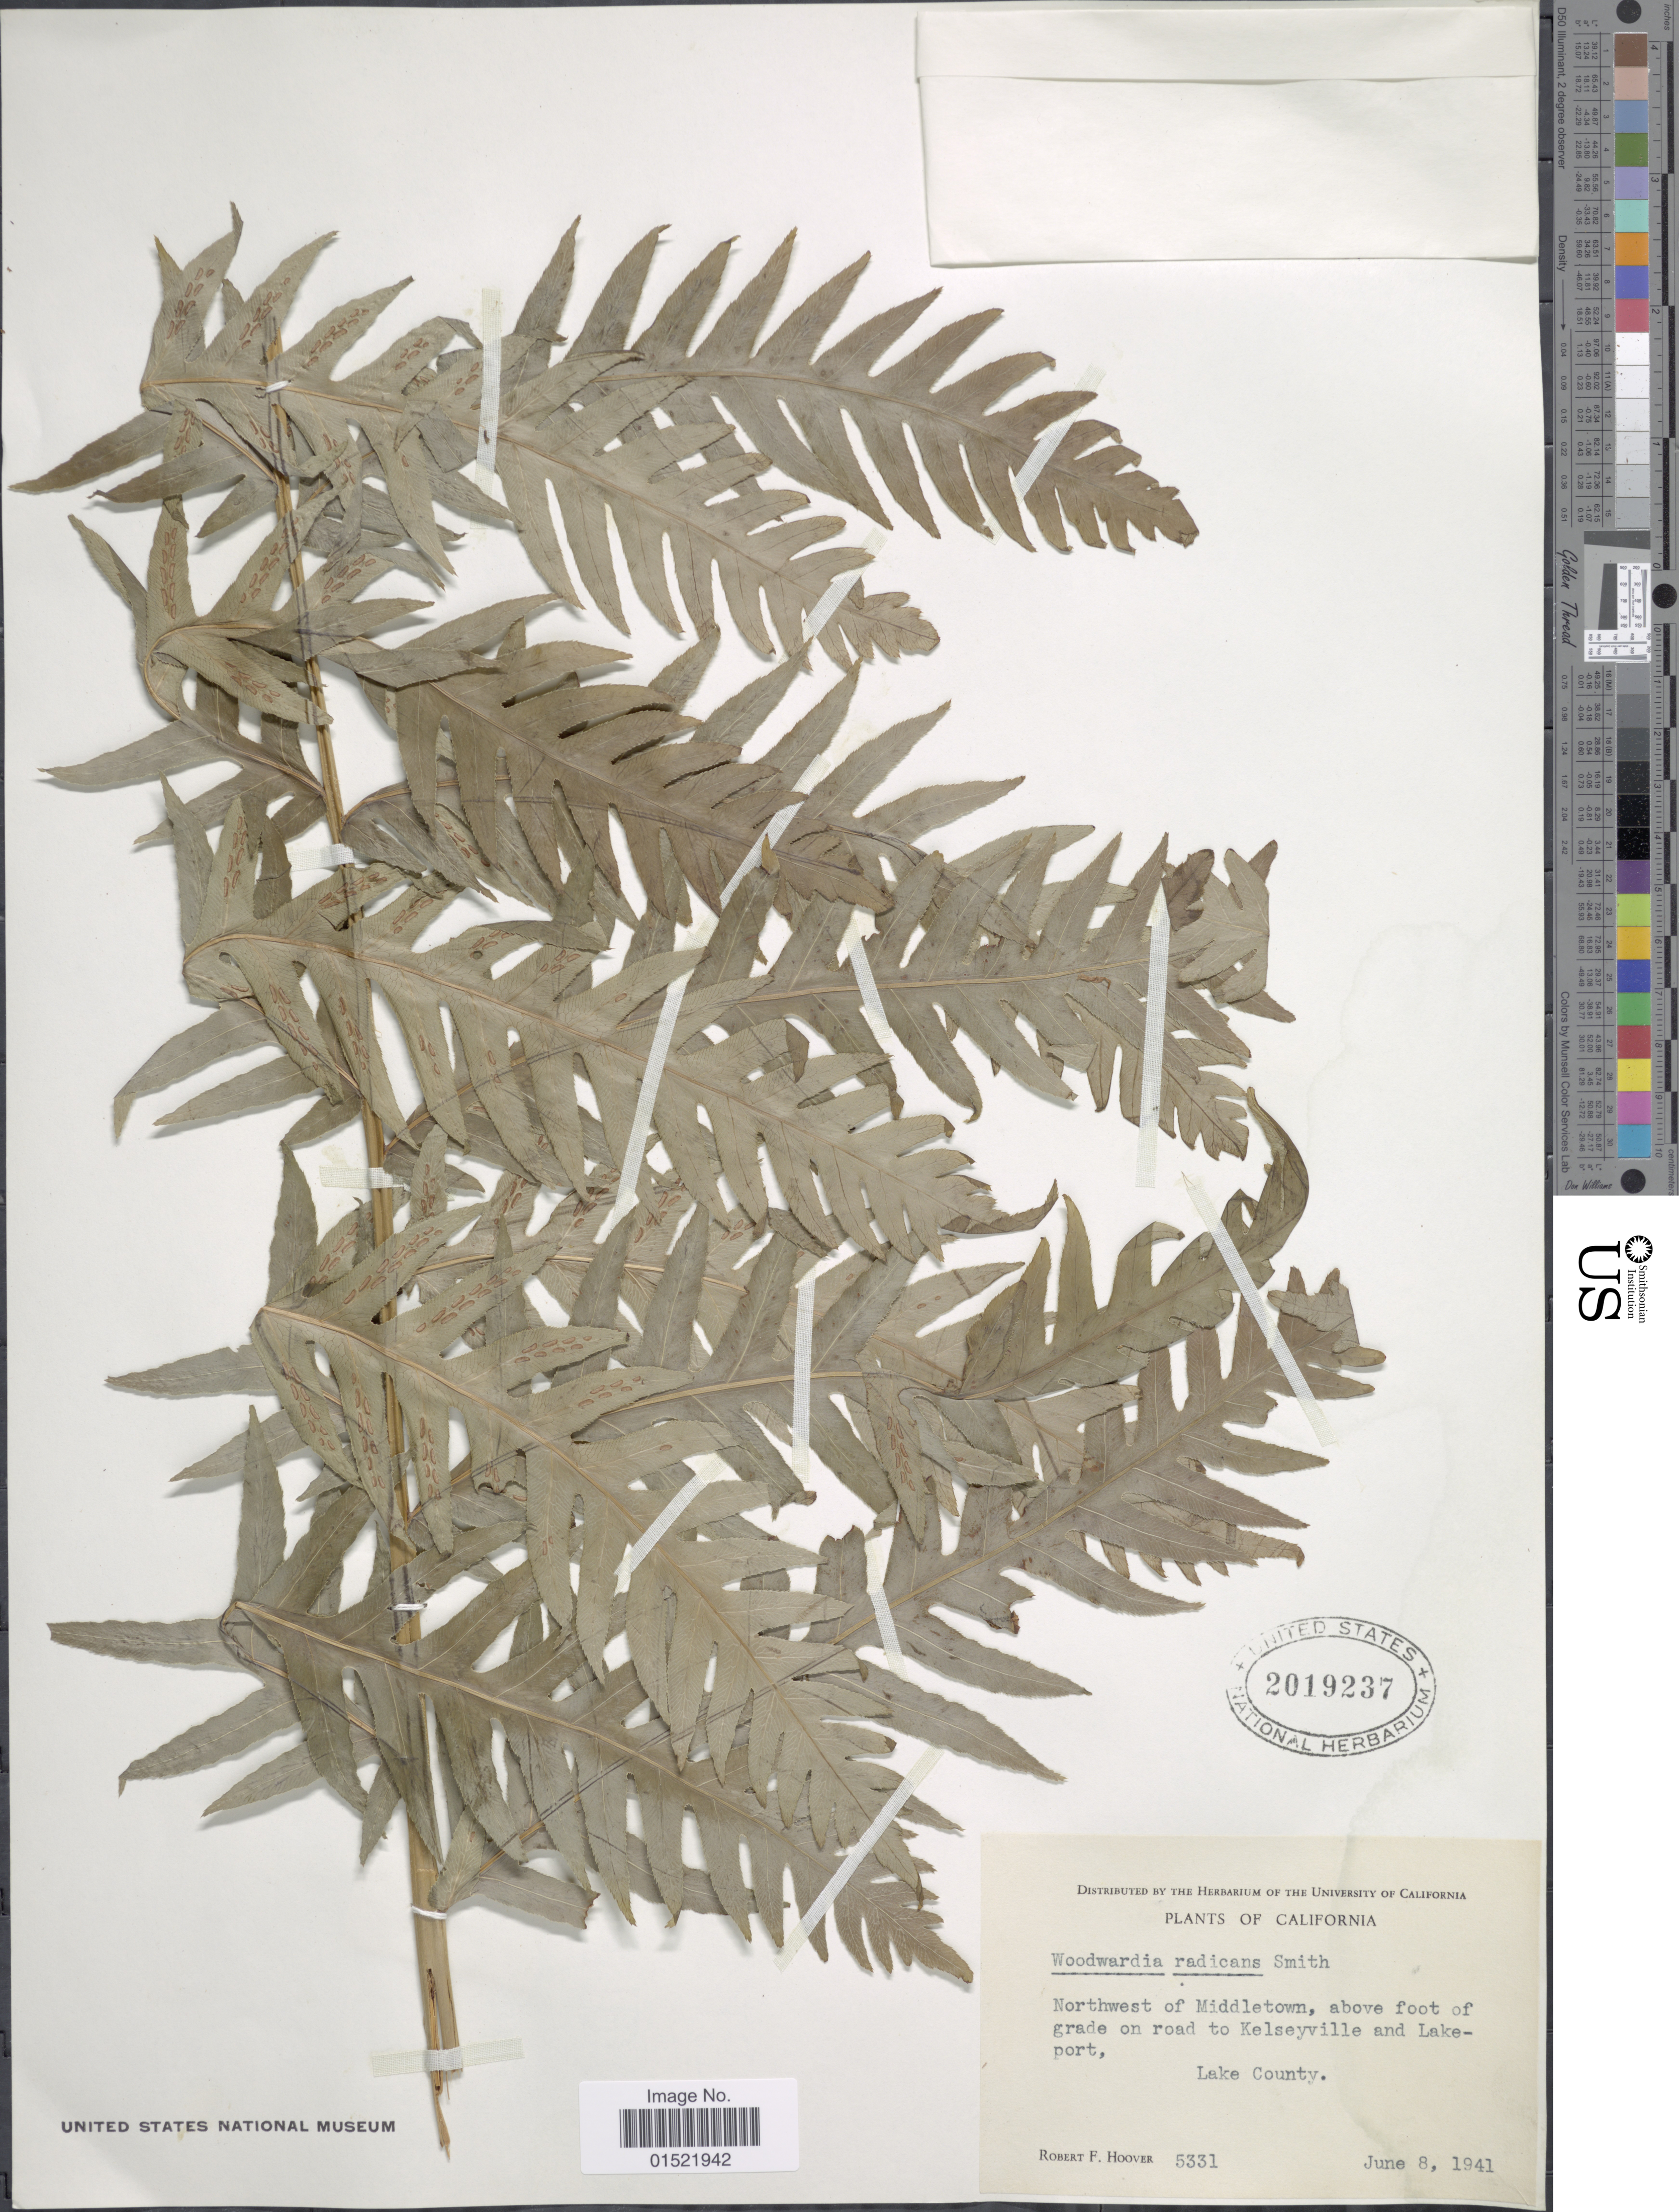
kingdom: Plantae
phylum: Tracheophyta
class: Polypodiopsida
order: Polypodiales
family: Blechnaceae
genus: Woodwardia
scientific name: Woodwardia fimbriata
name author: Sm.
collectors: R. F. Hoover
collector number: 5331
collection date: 1941-06-08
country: United States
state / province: California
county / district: Lake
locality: Northwest of Middletown, above foot of grade on road to Kelseyville and Lakeport, Lake County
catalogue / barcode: US 2019237